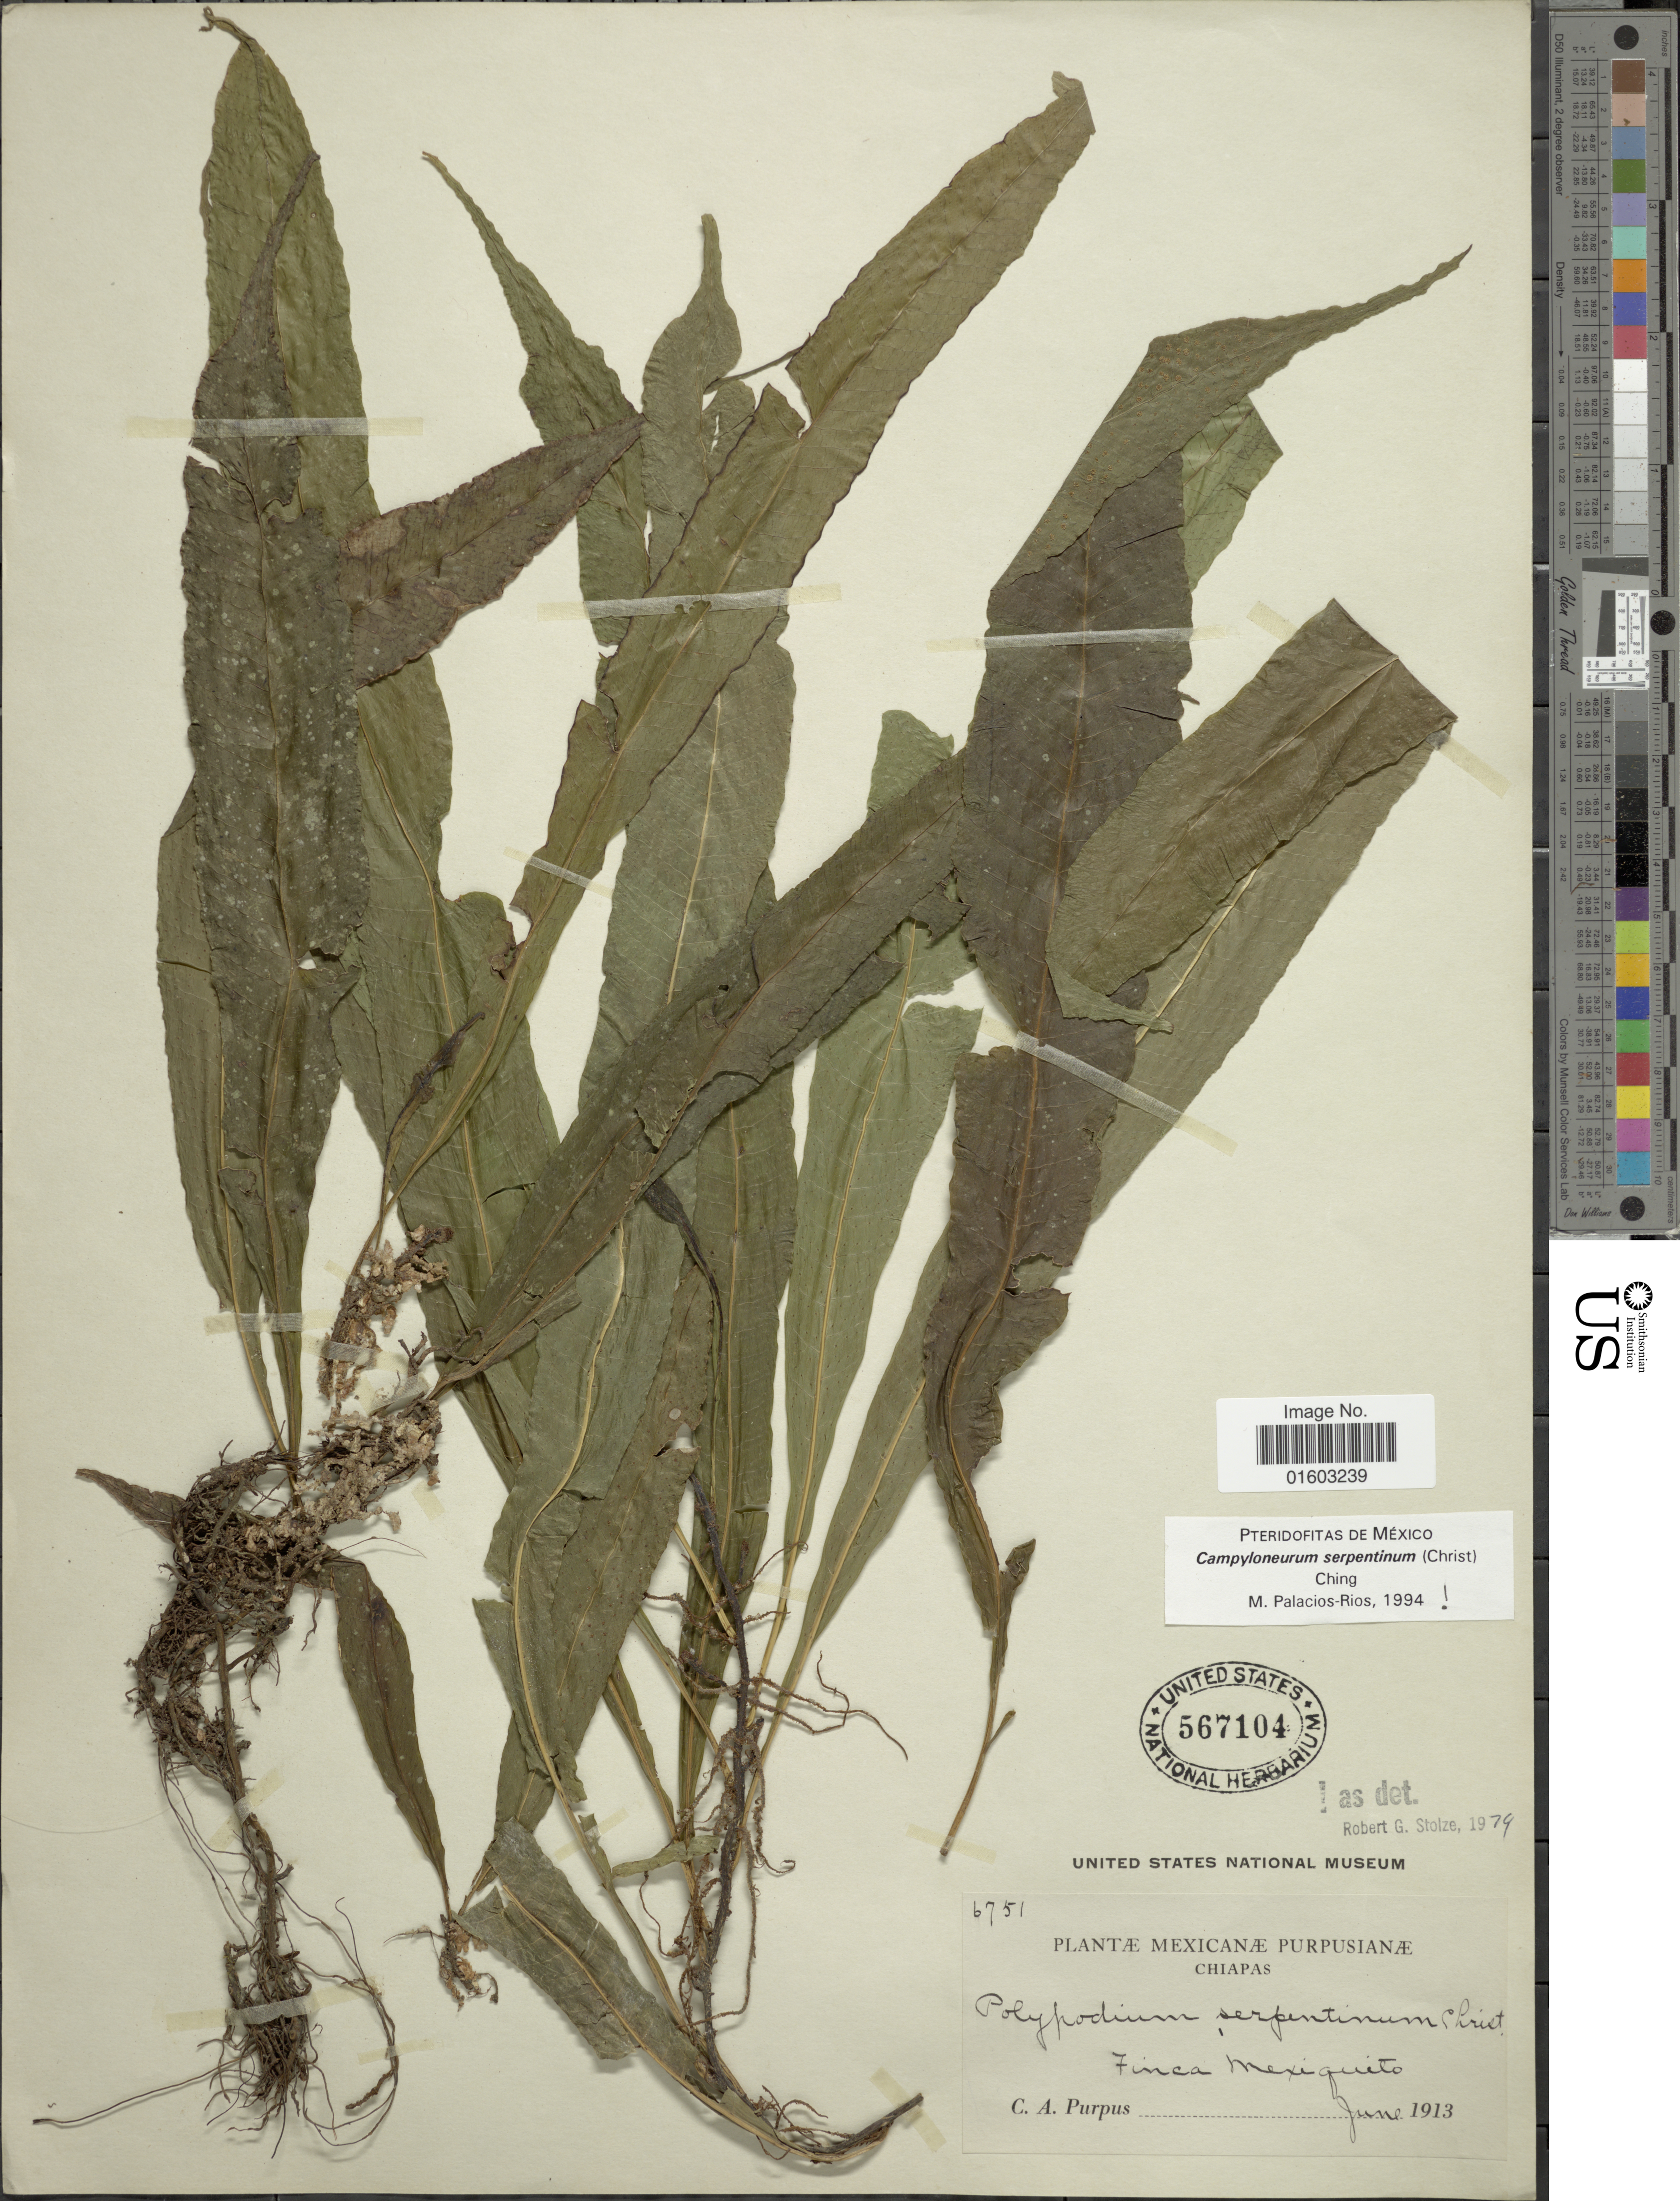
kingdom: Plantae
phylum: Tracheophyta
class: Polypodiopsida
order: Polypodiales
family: Polypodiaceae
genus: Campyloneurum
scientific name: Campyloneurum serpentinum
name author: (Christ) Ching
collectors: C. A. Purpus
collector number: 6751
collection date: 1913-06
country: Mexico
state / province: Chiapas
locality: Finca Mexiquito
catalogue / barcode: US 567104